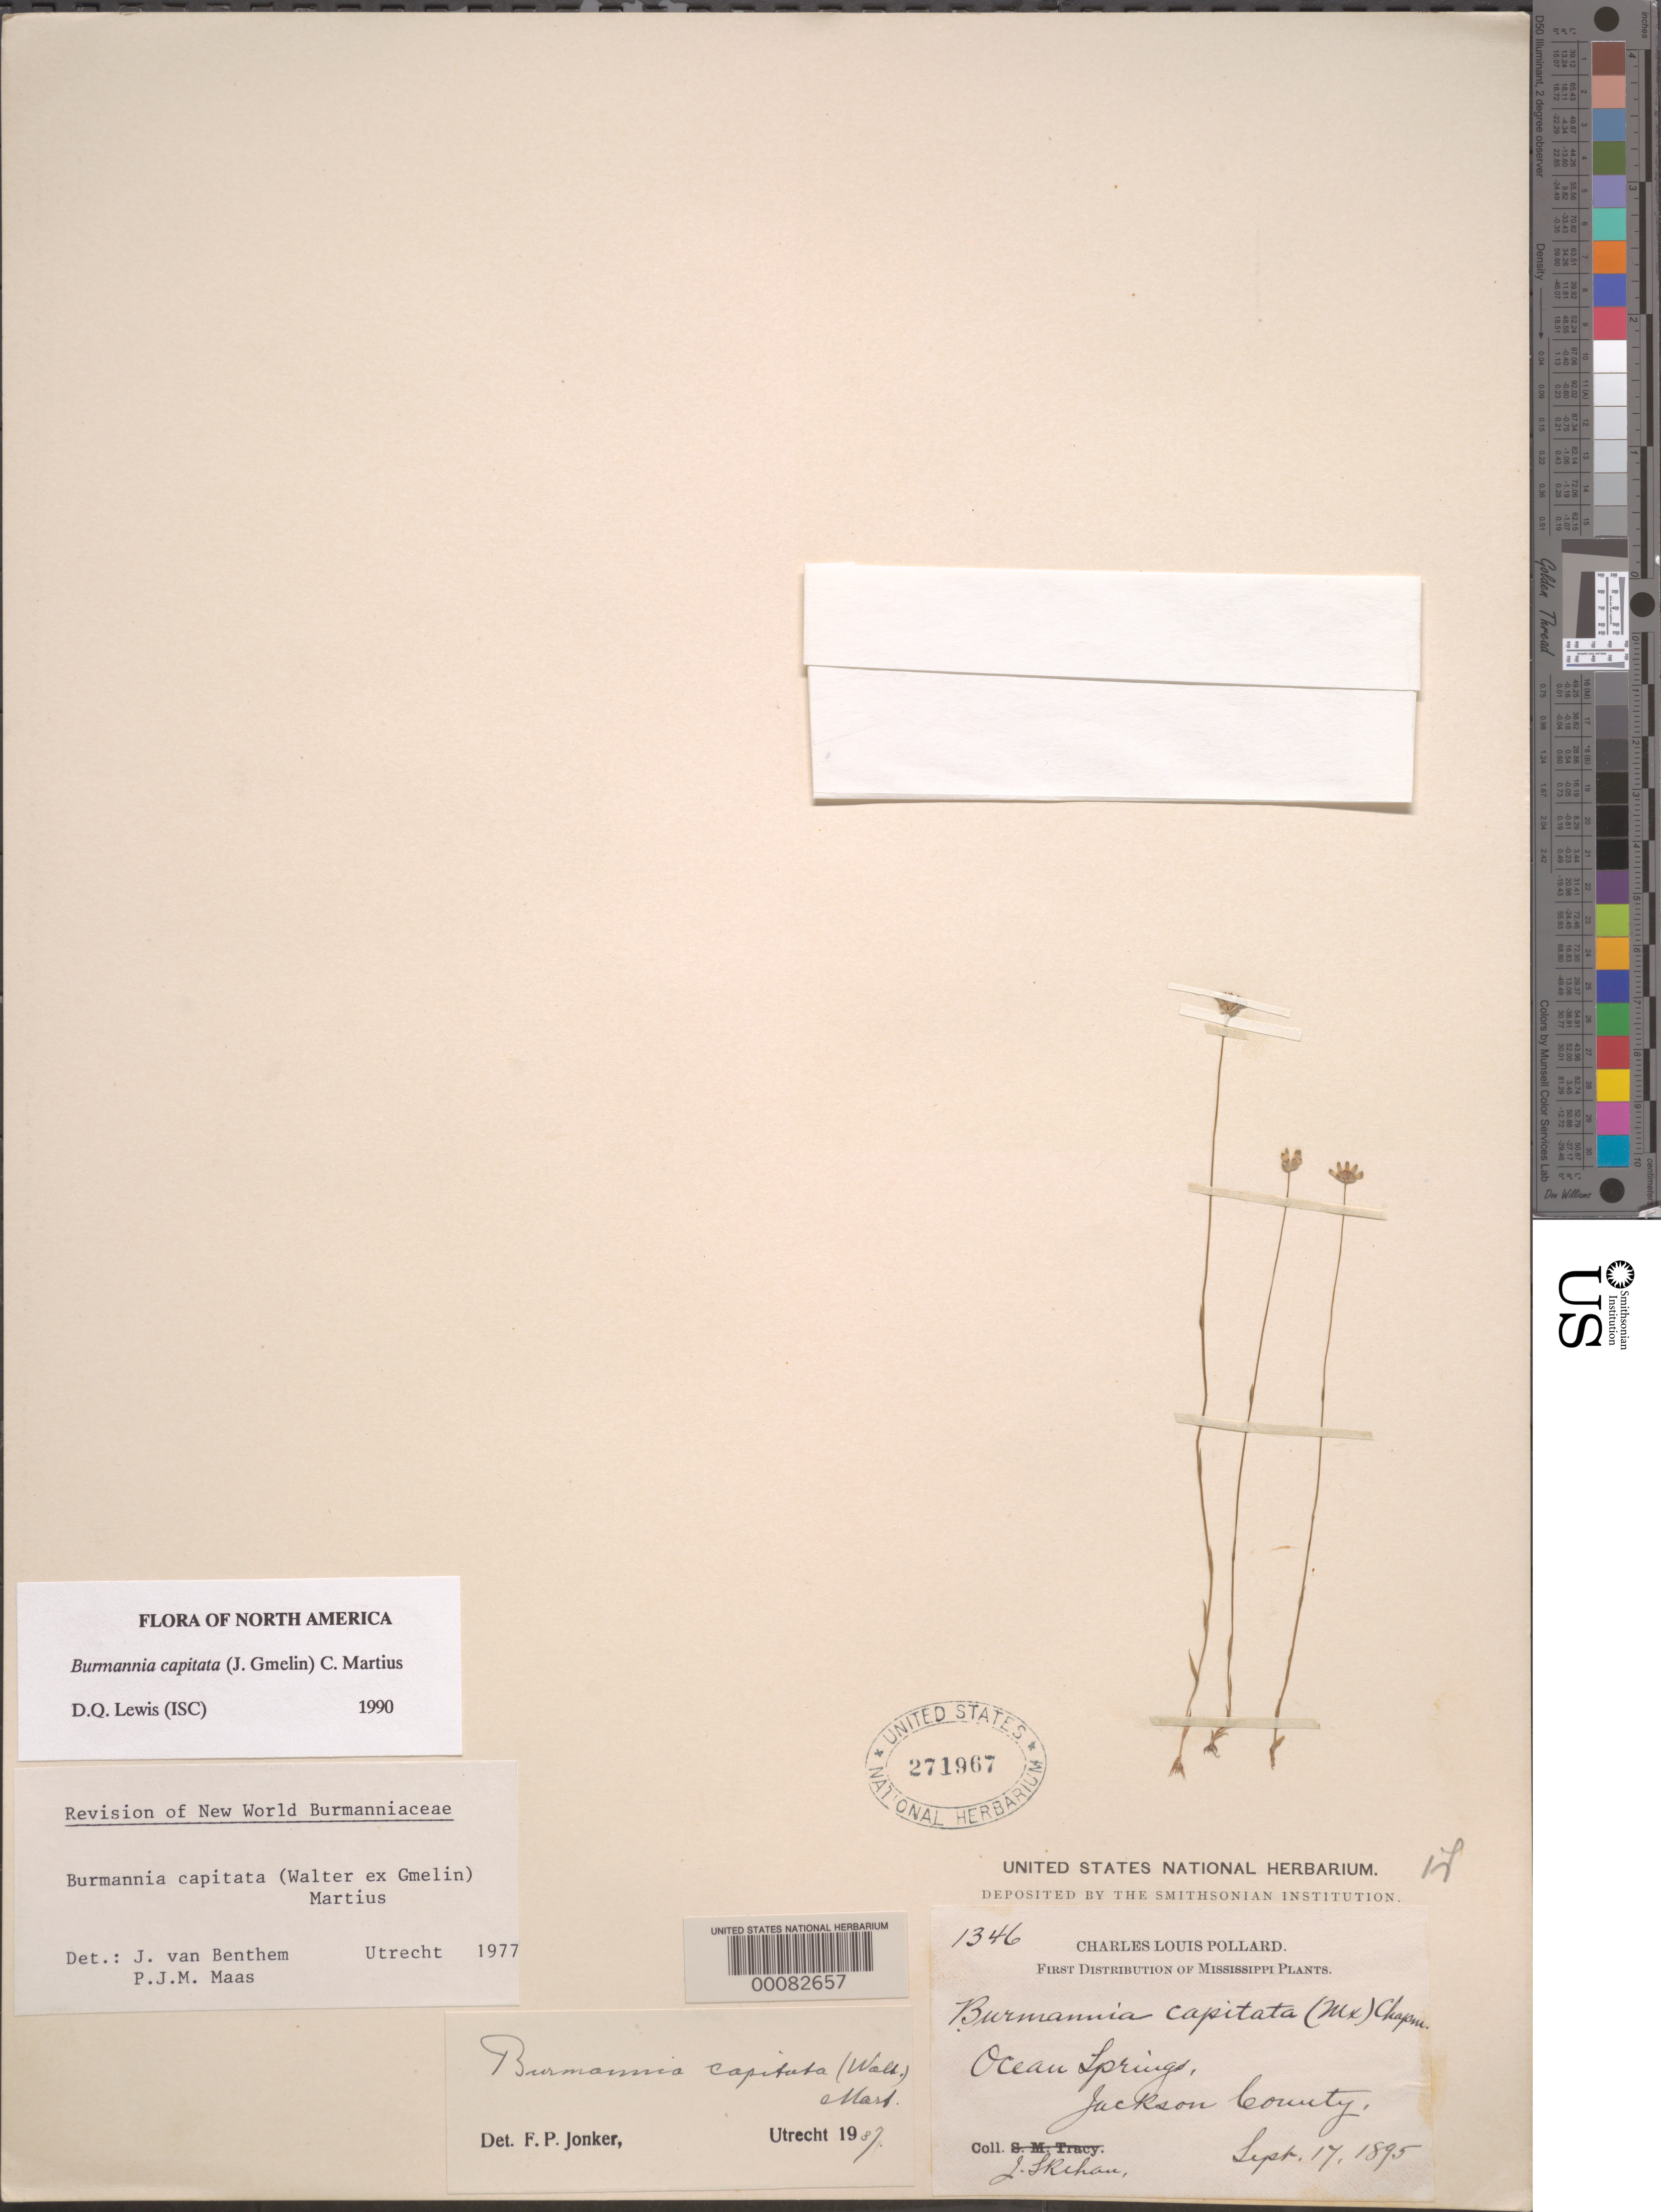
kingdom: Plantae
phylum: Tracheophyta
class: Liliopsida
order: Dioscoreales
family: Burmanniaceae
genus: Burmannia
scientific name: Burmannia capitata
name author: (Walter ex J.F. Gmel.) Mart.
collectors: I. Skihan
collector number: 1346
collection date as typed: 17 Sep 1895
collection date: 1895-09-17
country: United States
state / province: Mississippi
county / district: Jackson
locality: Ocean spring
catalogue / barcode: US 271967